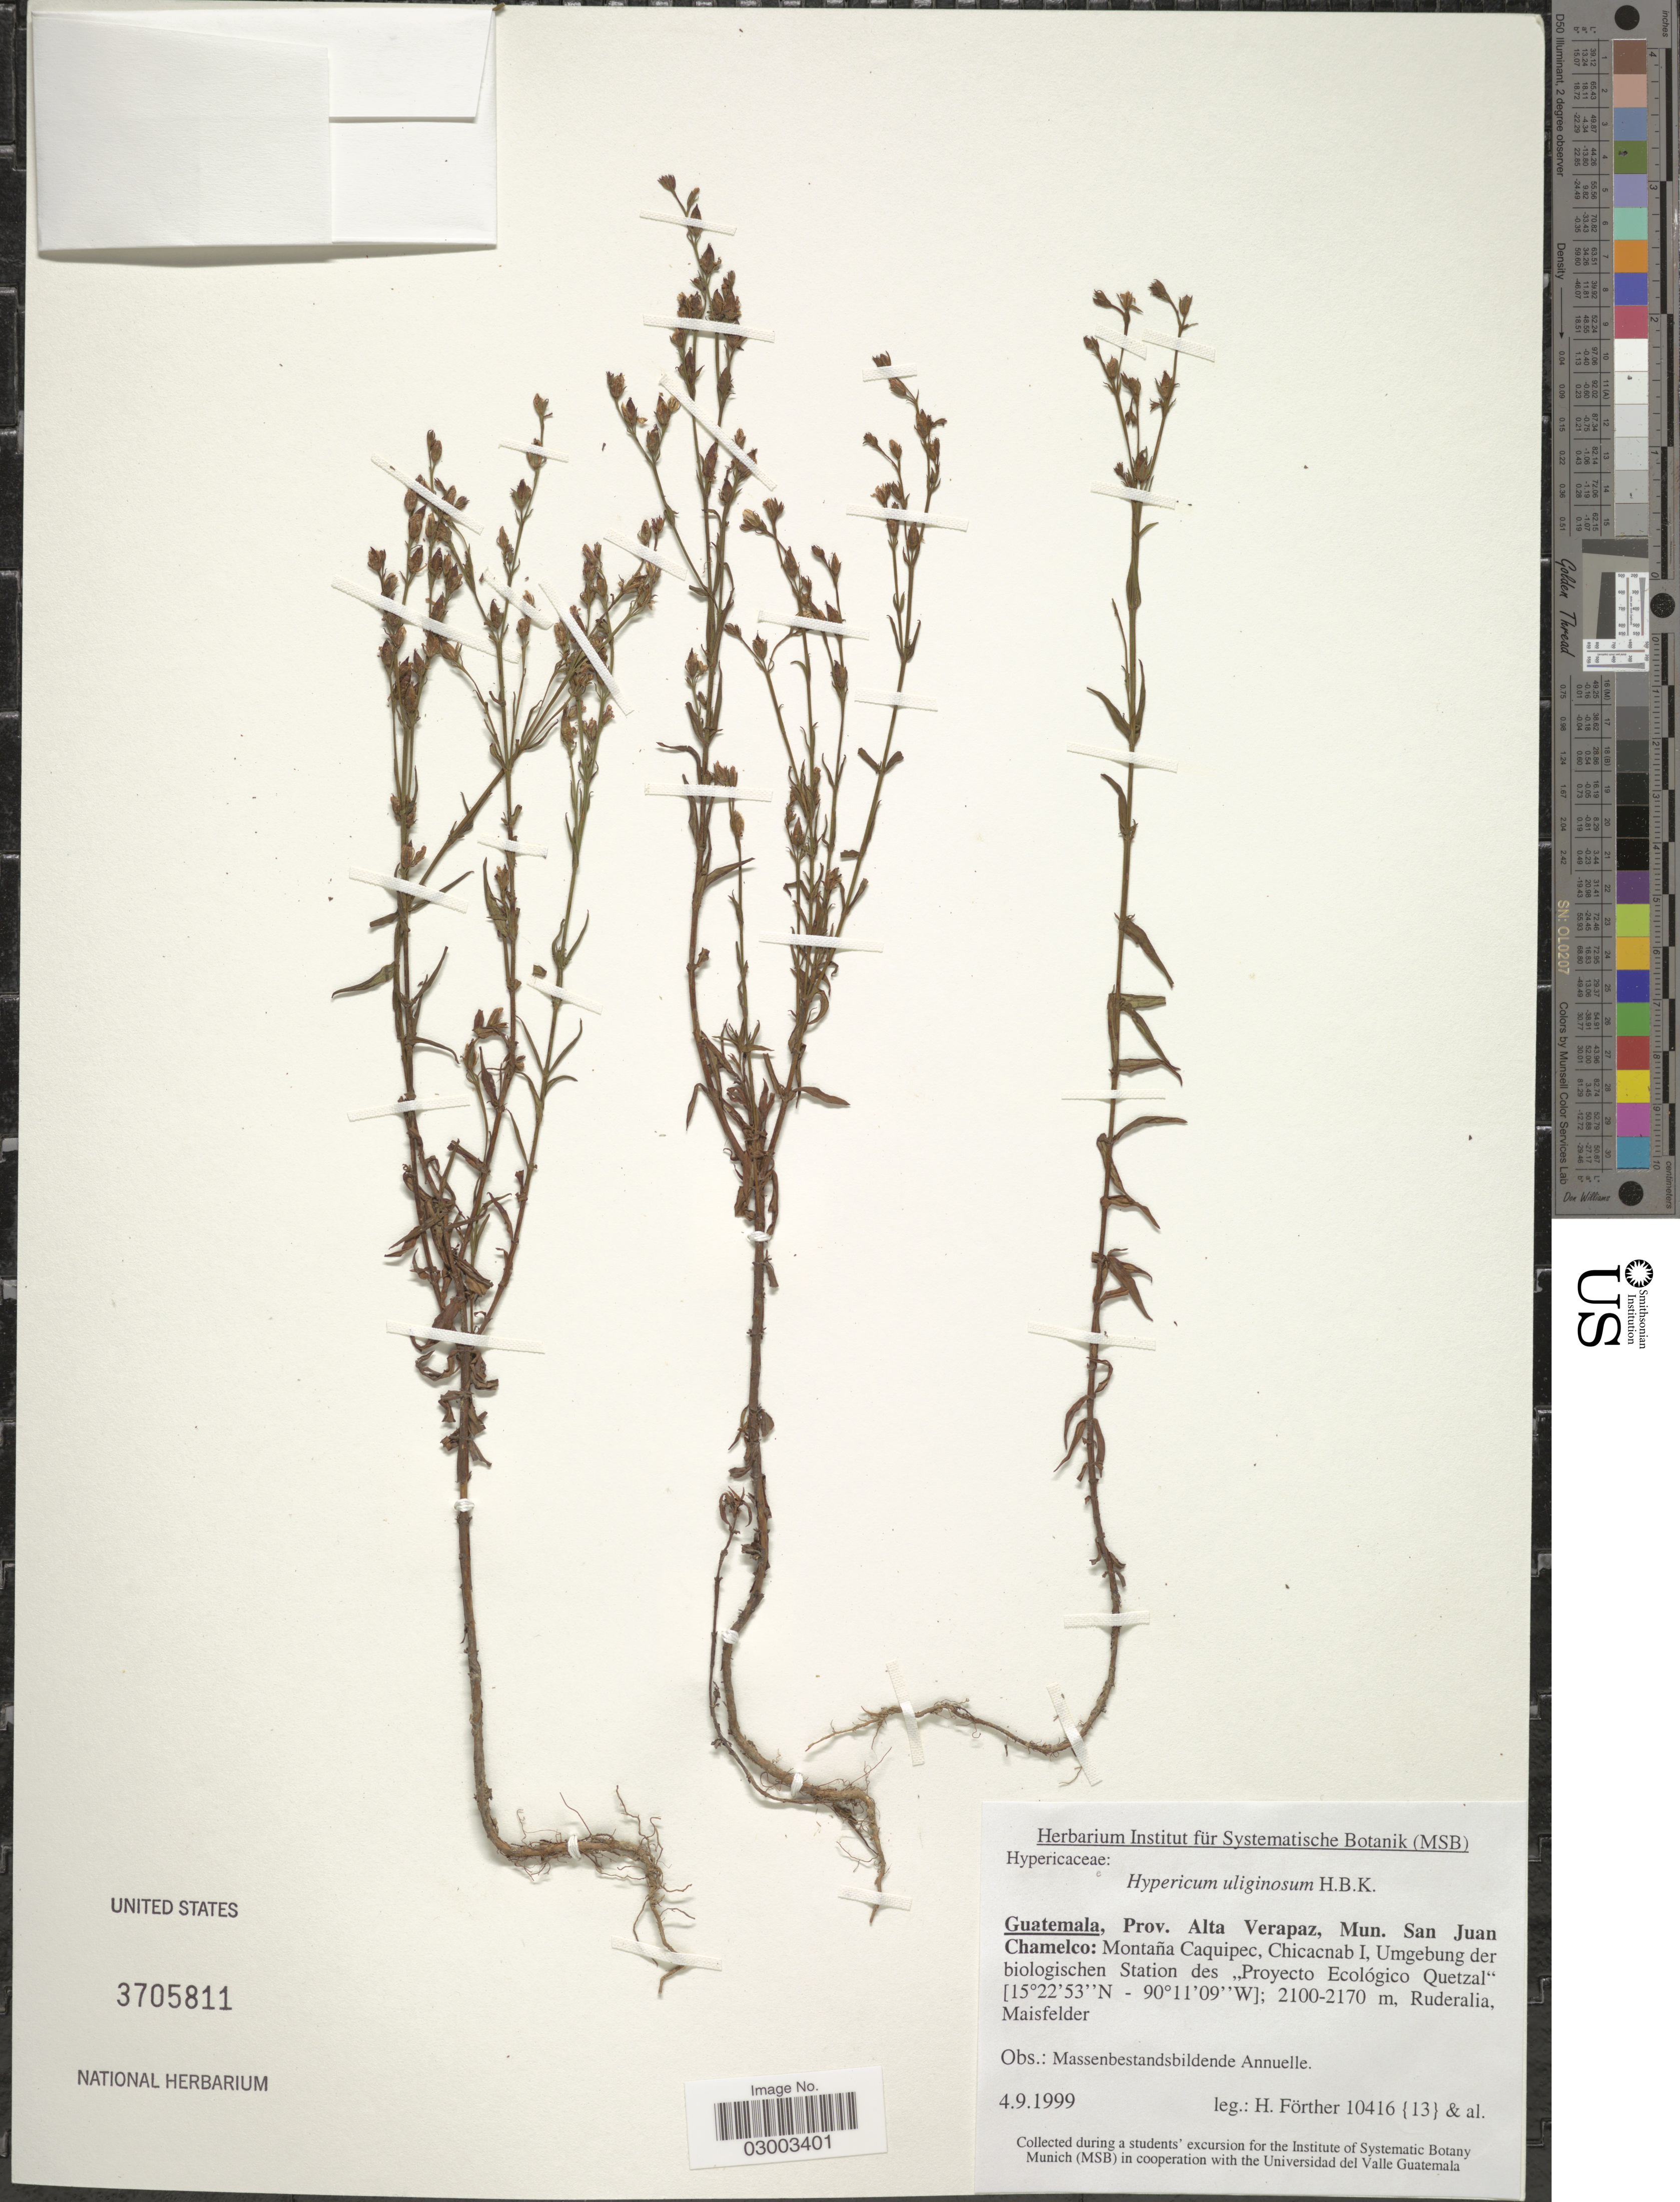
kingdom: Plantae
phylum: Tracheophyta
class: Magnoliopsida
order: Malpighiales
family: Hypericaceae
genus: Hypericum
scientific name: Hypericum silenoides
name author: Juss.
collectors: H. Förther & et al.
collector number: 10416 {13}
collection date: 1999-09-04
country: Guatemala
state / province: Alta Verapaz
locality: Prov. Alta Verapaz, Mun. San Juan Chamelco: Montaña Caquipec, Chicacnab I, Umgebung der biologischen Station des "Proyecto Ecológico Quetzal".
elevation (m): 2100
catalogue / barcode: US 3705811